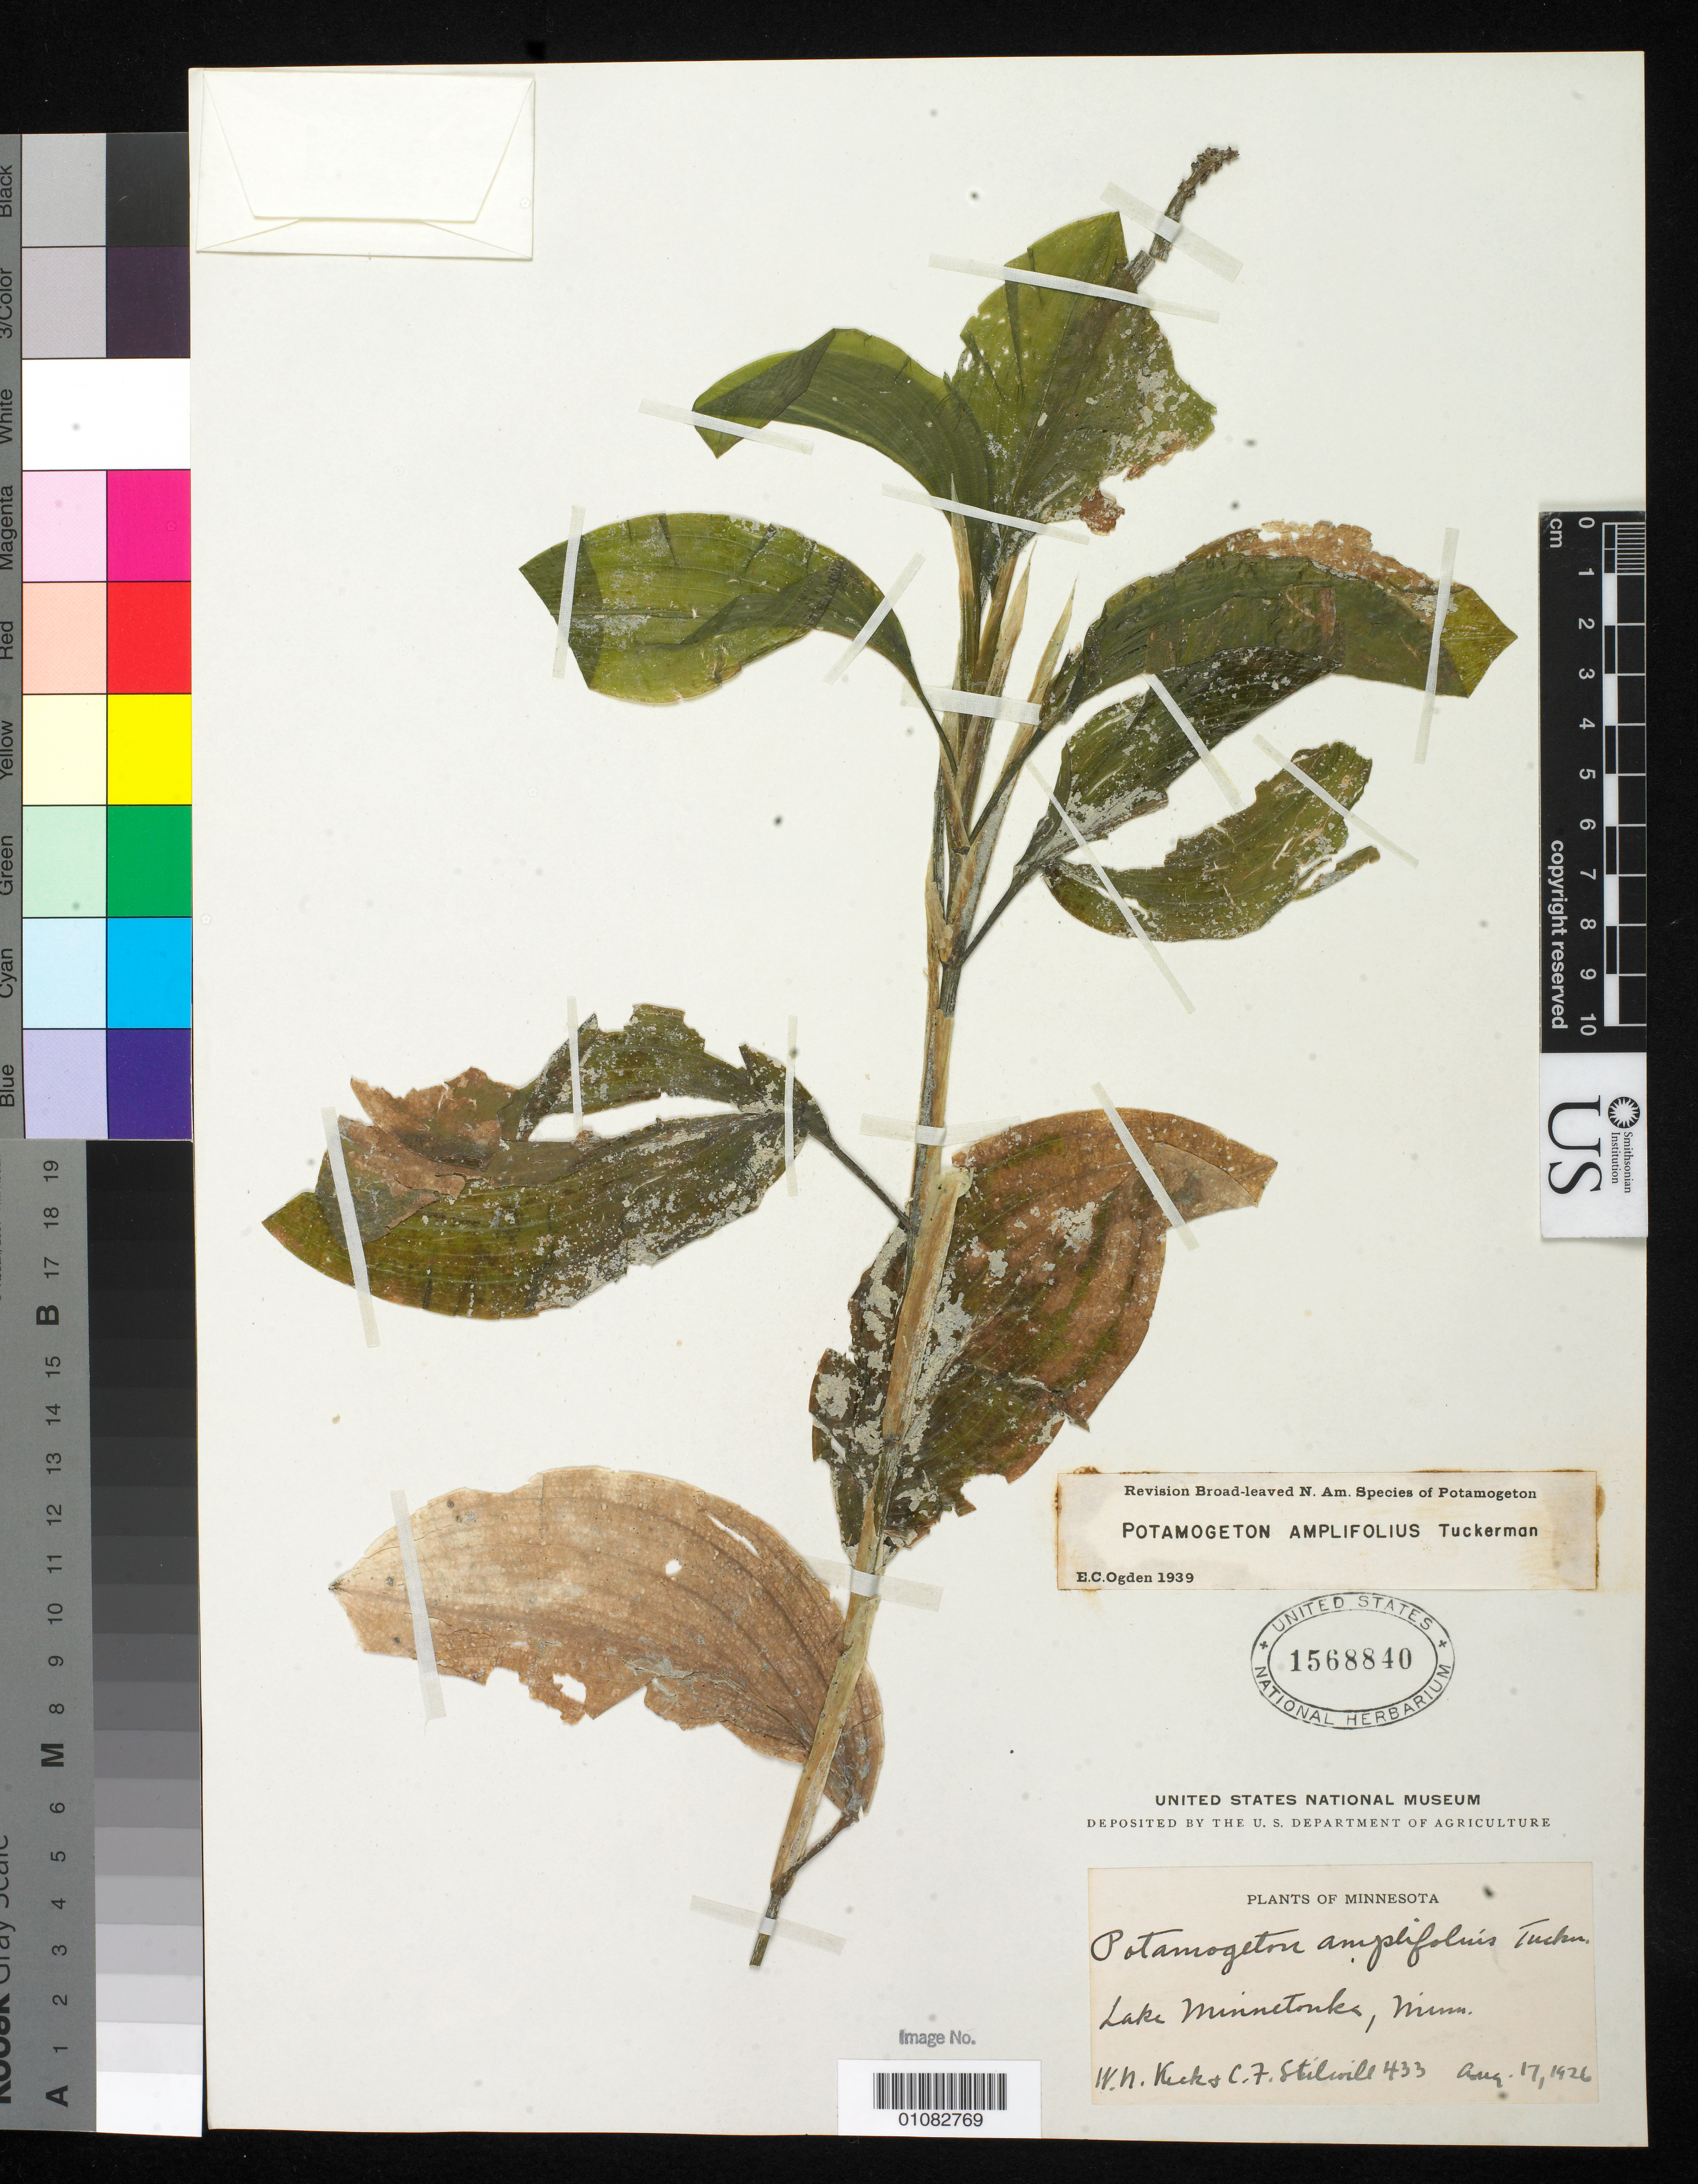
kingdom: Plantae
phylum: Tracheophyta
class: Liliopsida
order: Alismatales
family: Potamogetonaceae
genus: Potamogeton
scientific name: Potamogeton amplifolius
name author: Tuckerm.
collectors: W. Keck & C. Stilwill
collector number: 433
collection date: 1926-08-17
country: United States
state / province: Minnesota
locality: Lake Minnetonka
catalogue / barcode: US 1568840